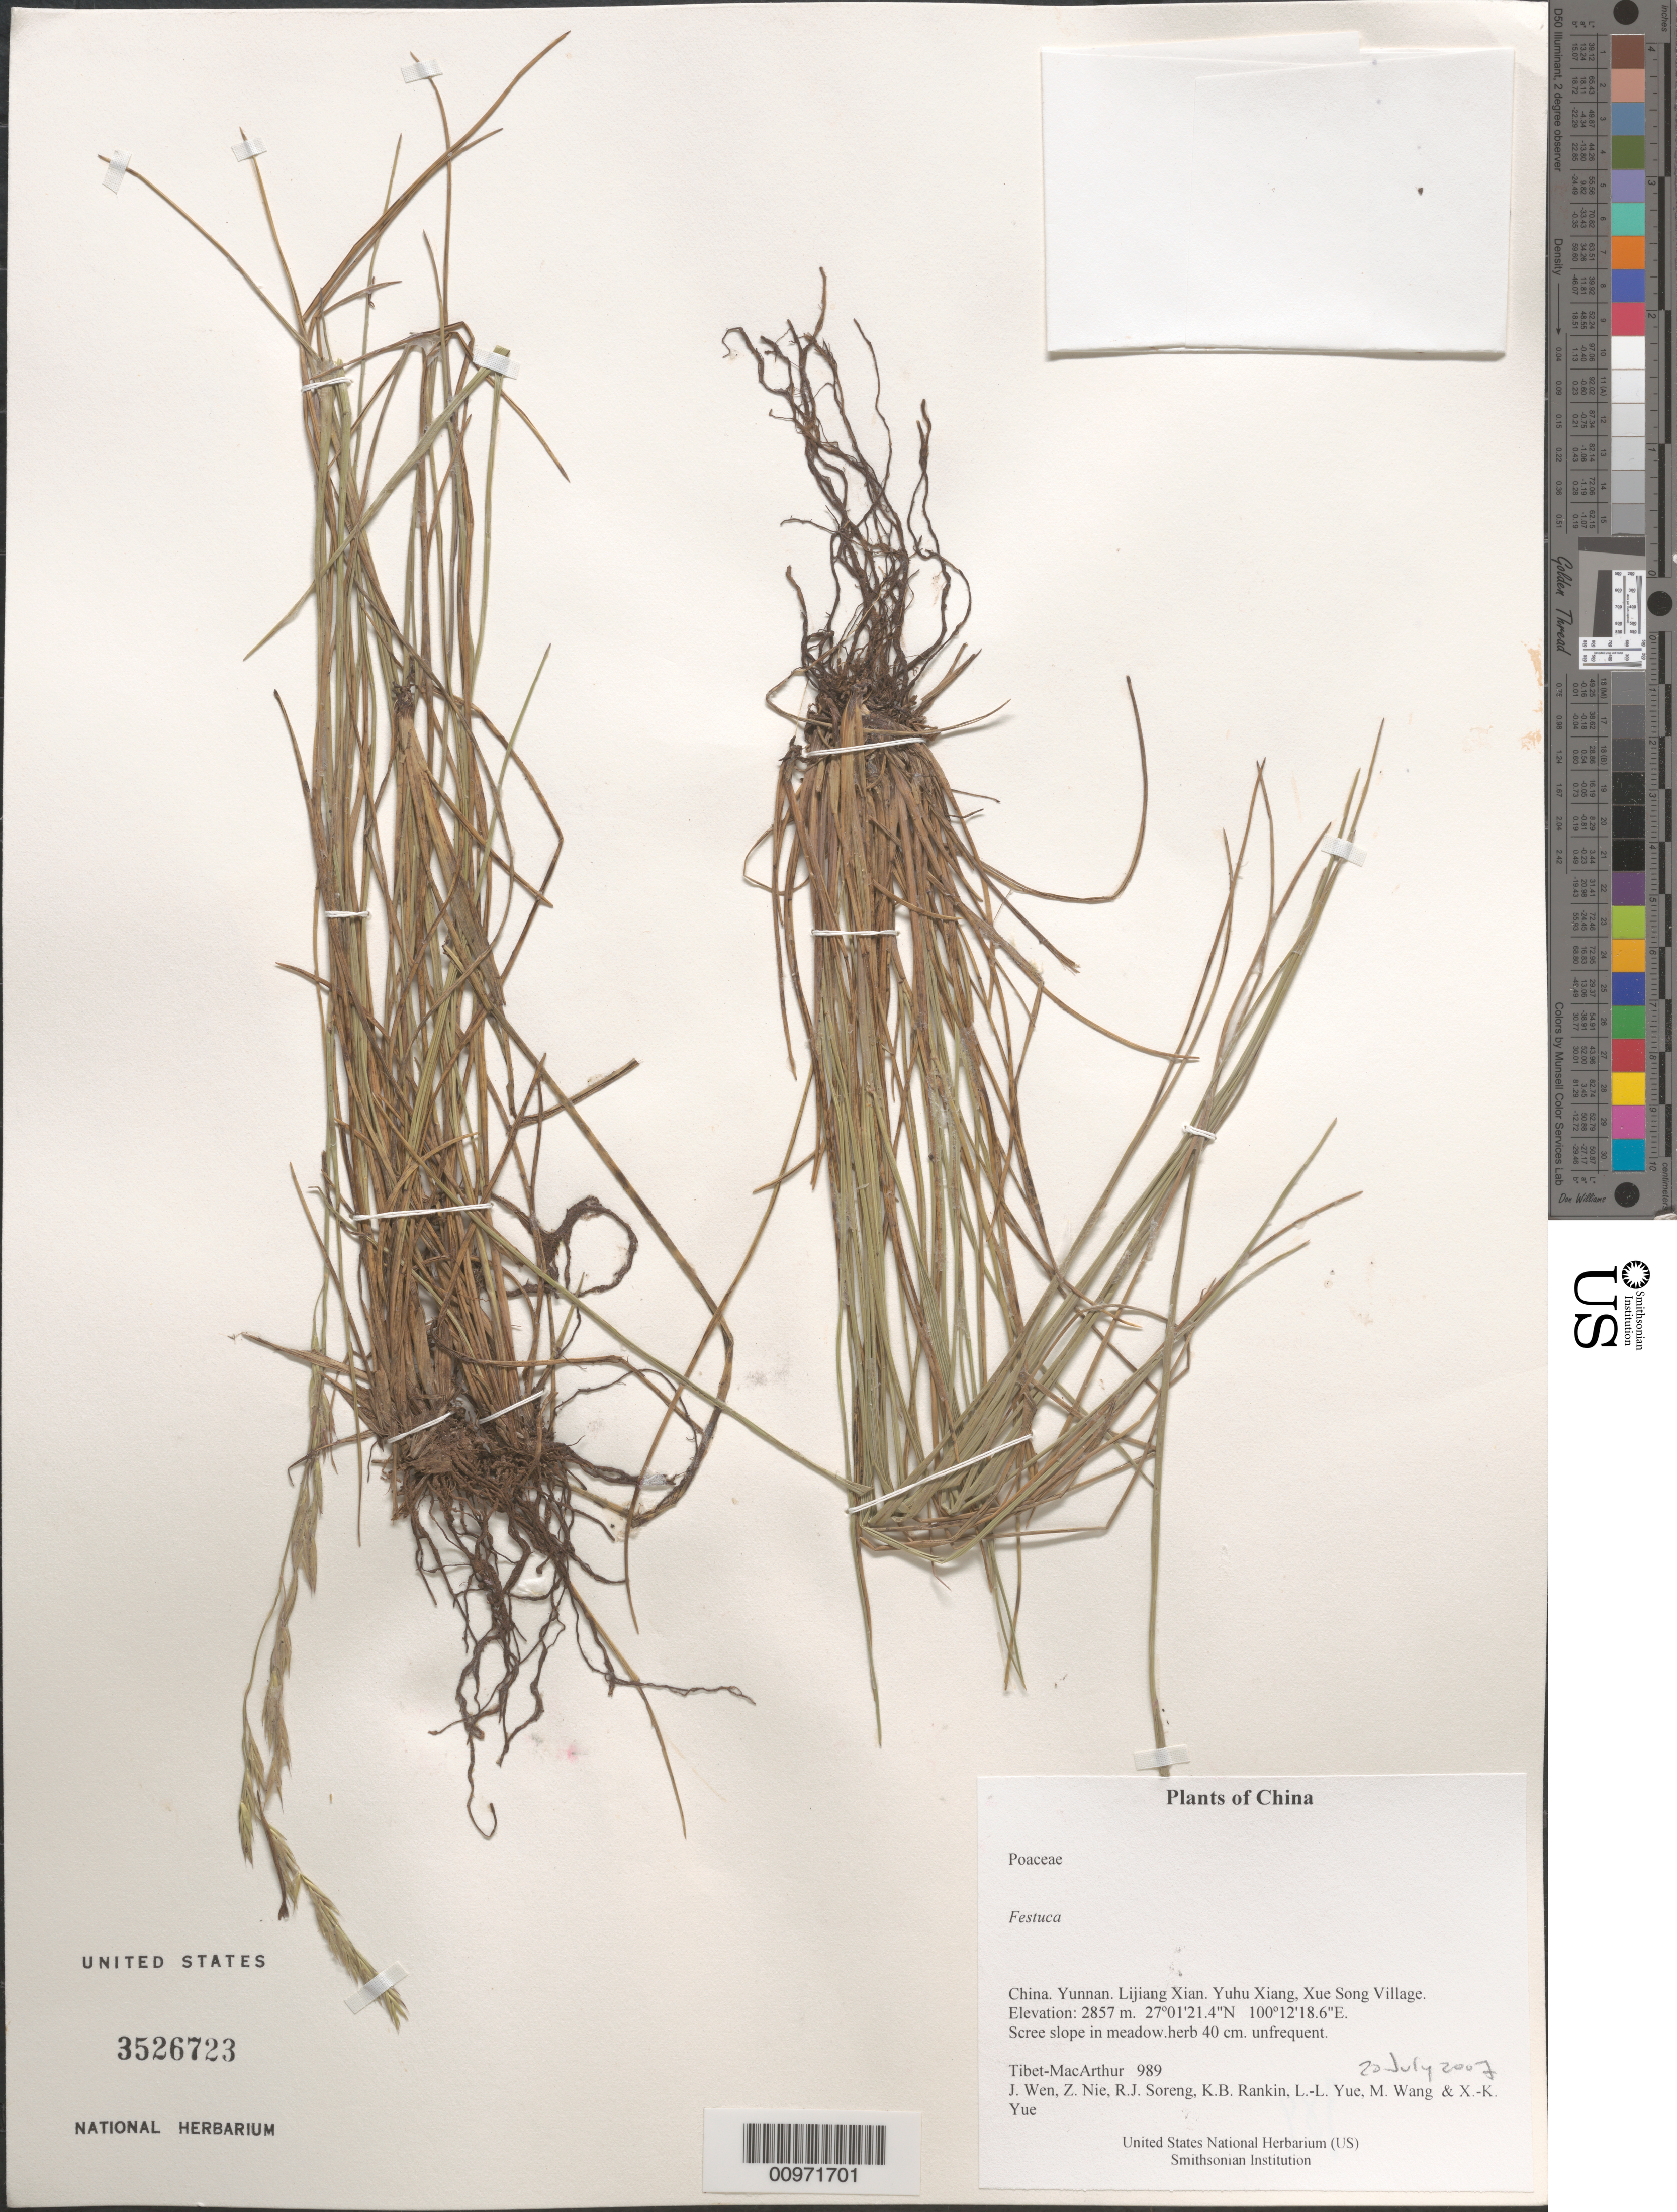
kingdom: Plantae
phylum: Tracheophyta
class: Liliopsida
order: Poales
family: Poaceae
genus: Festuca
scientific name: Festuca sp.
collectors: Tibet-MacArthur, J. Wen, Z. Nie, R. J. Soreng, K. Rankin, L. Yue, M. Wang & X. Yue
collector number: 989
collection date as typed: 20 Jul 2007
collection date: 2007-07-20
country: China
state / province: Yunnan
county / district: Lijiang Xian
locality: Yuhu Xiang, Xue Song Village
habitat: Scree slope in meadow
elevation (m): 2857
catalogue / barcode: US 3526723